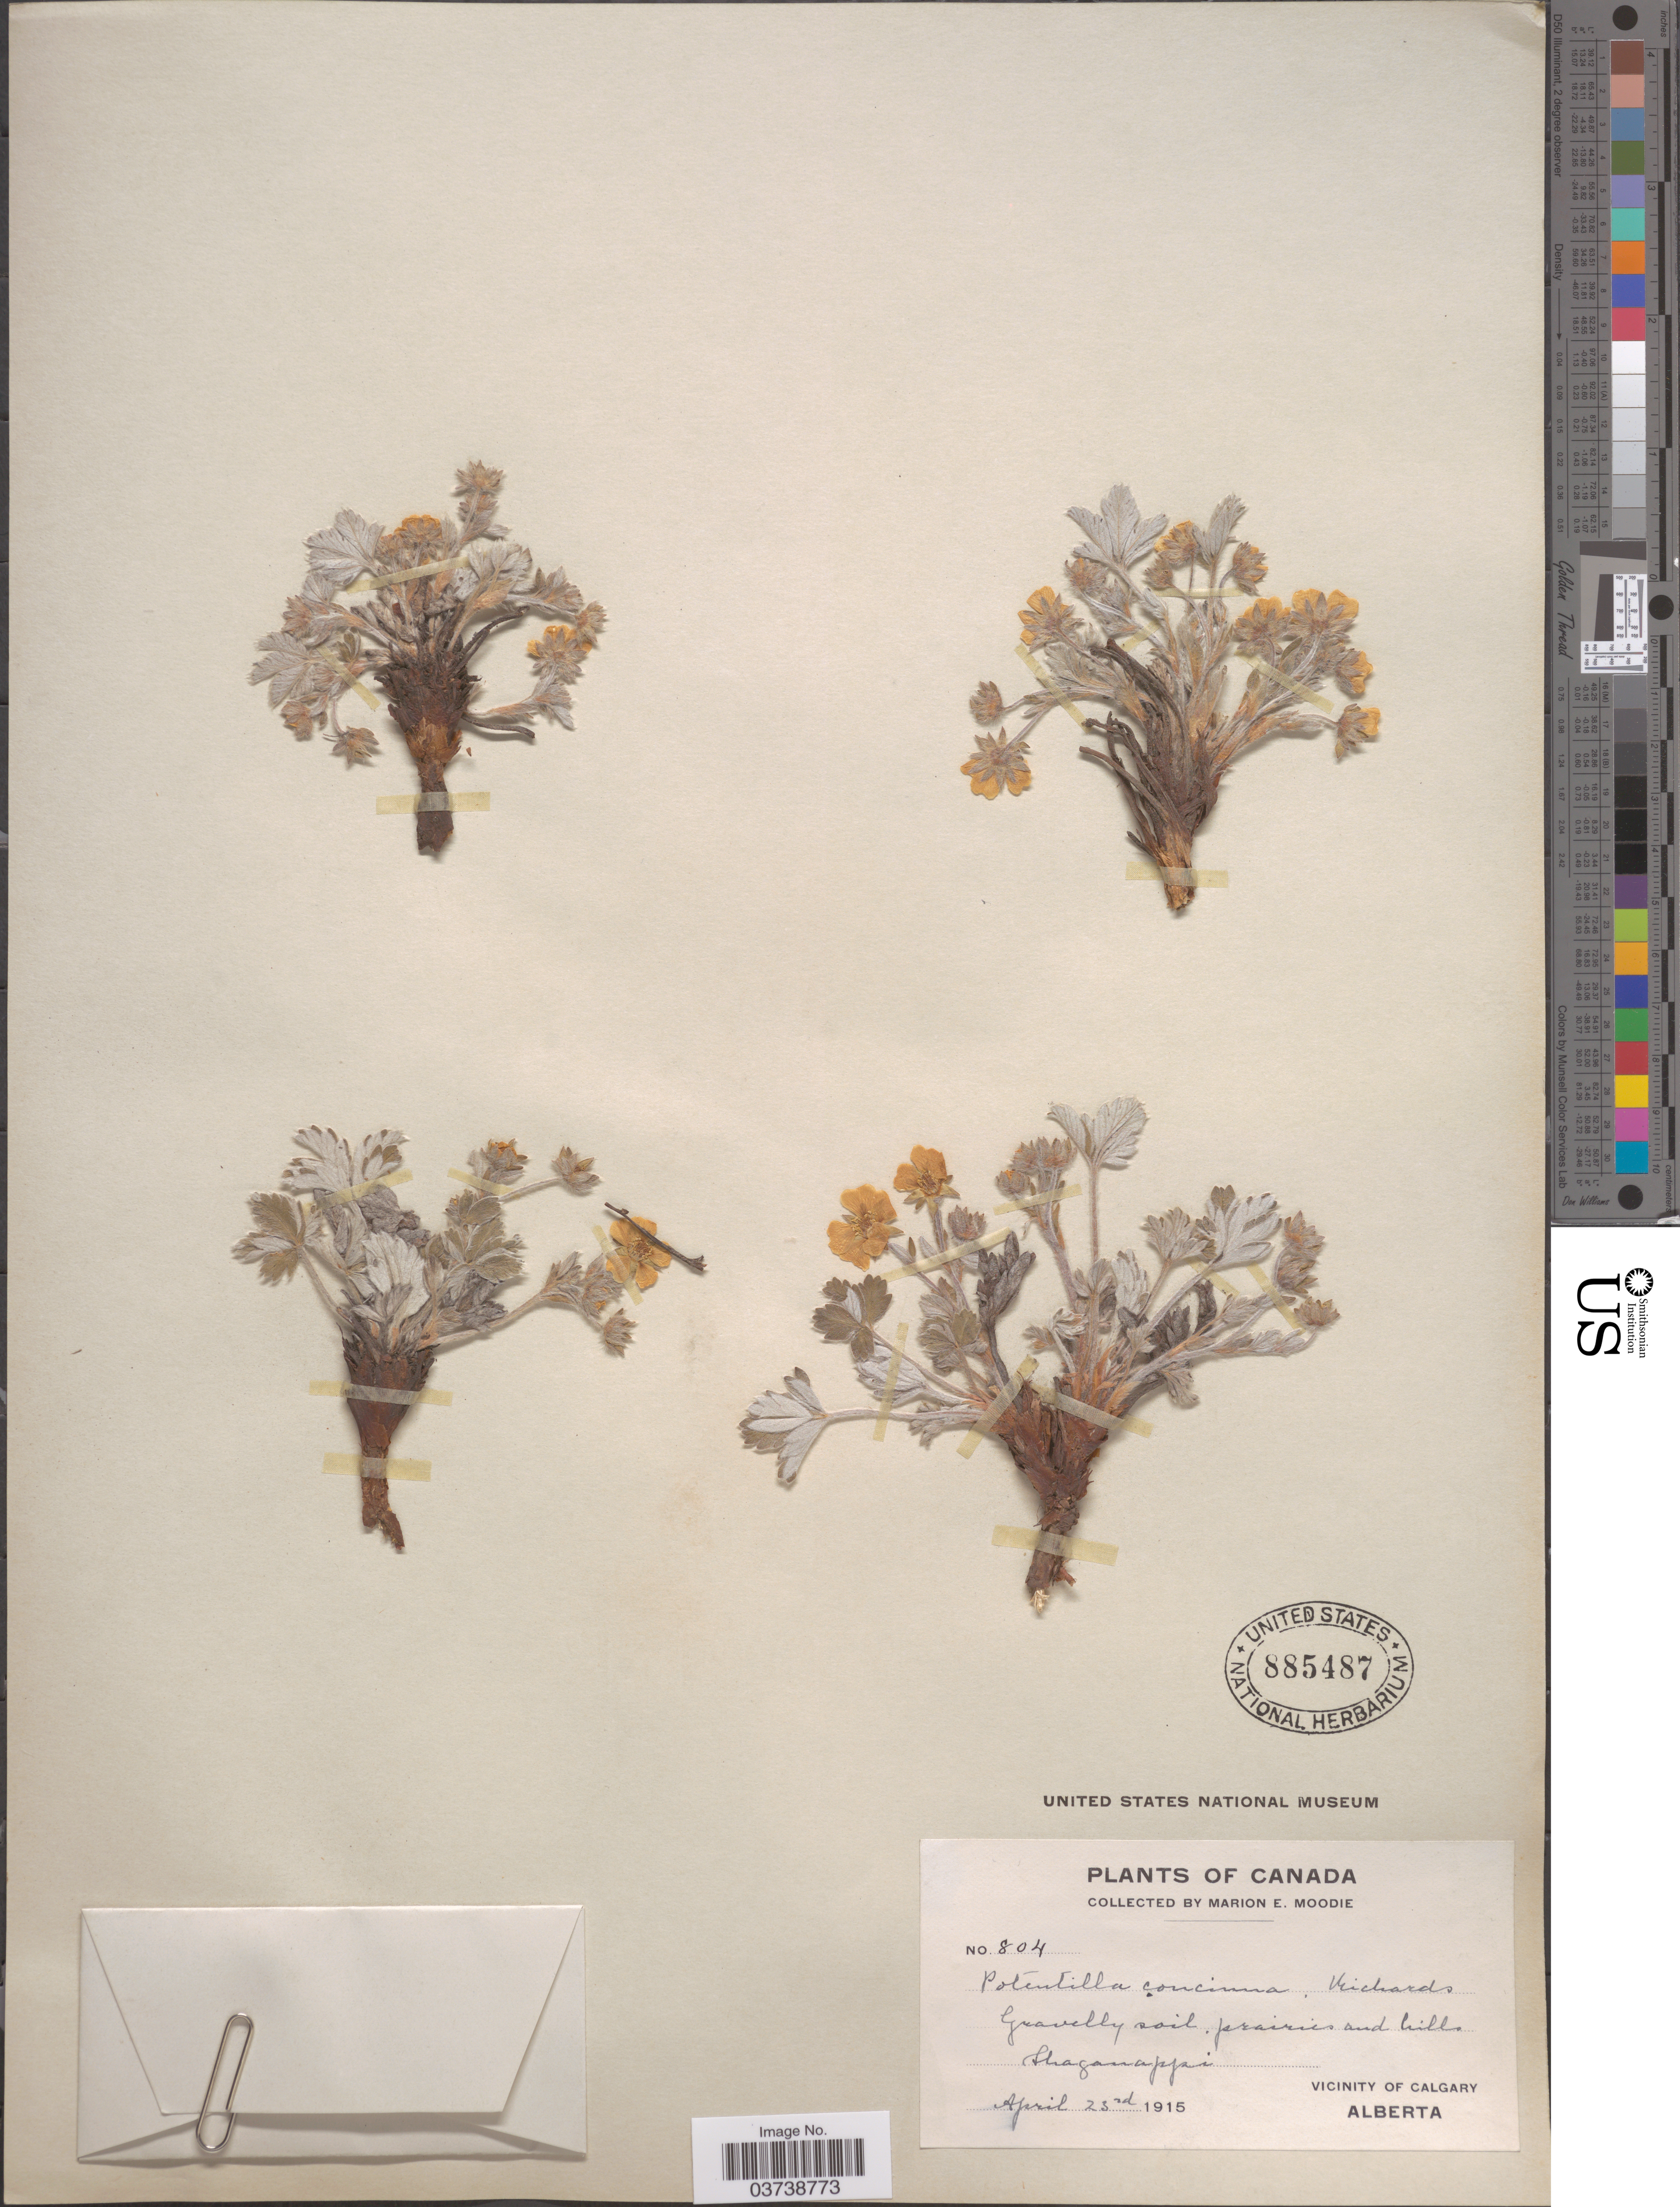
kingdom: Plantae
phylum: Tracheophyta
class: Magnoliopsida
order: Rosales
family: Rosaceae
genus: Potentilla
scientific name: Potentilla concinna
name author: Richardson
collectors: M. E. Moodie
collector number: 804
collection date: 1915-04-23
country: Canada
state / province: Alberta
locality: Shaganappi. Vicinity of Calgary.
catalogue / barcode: US 885487